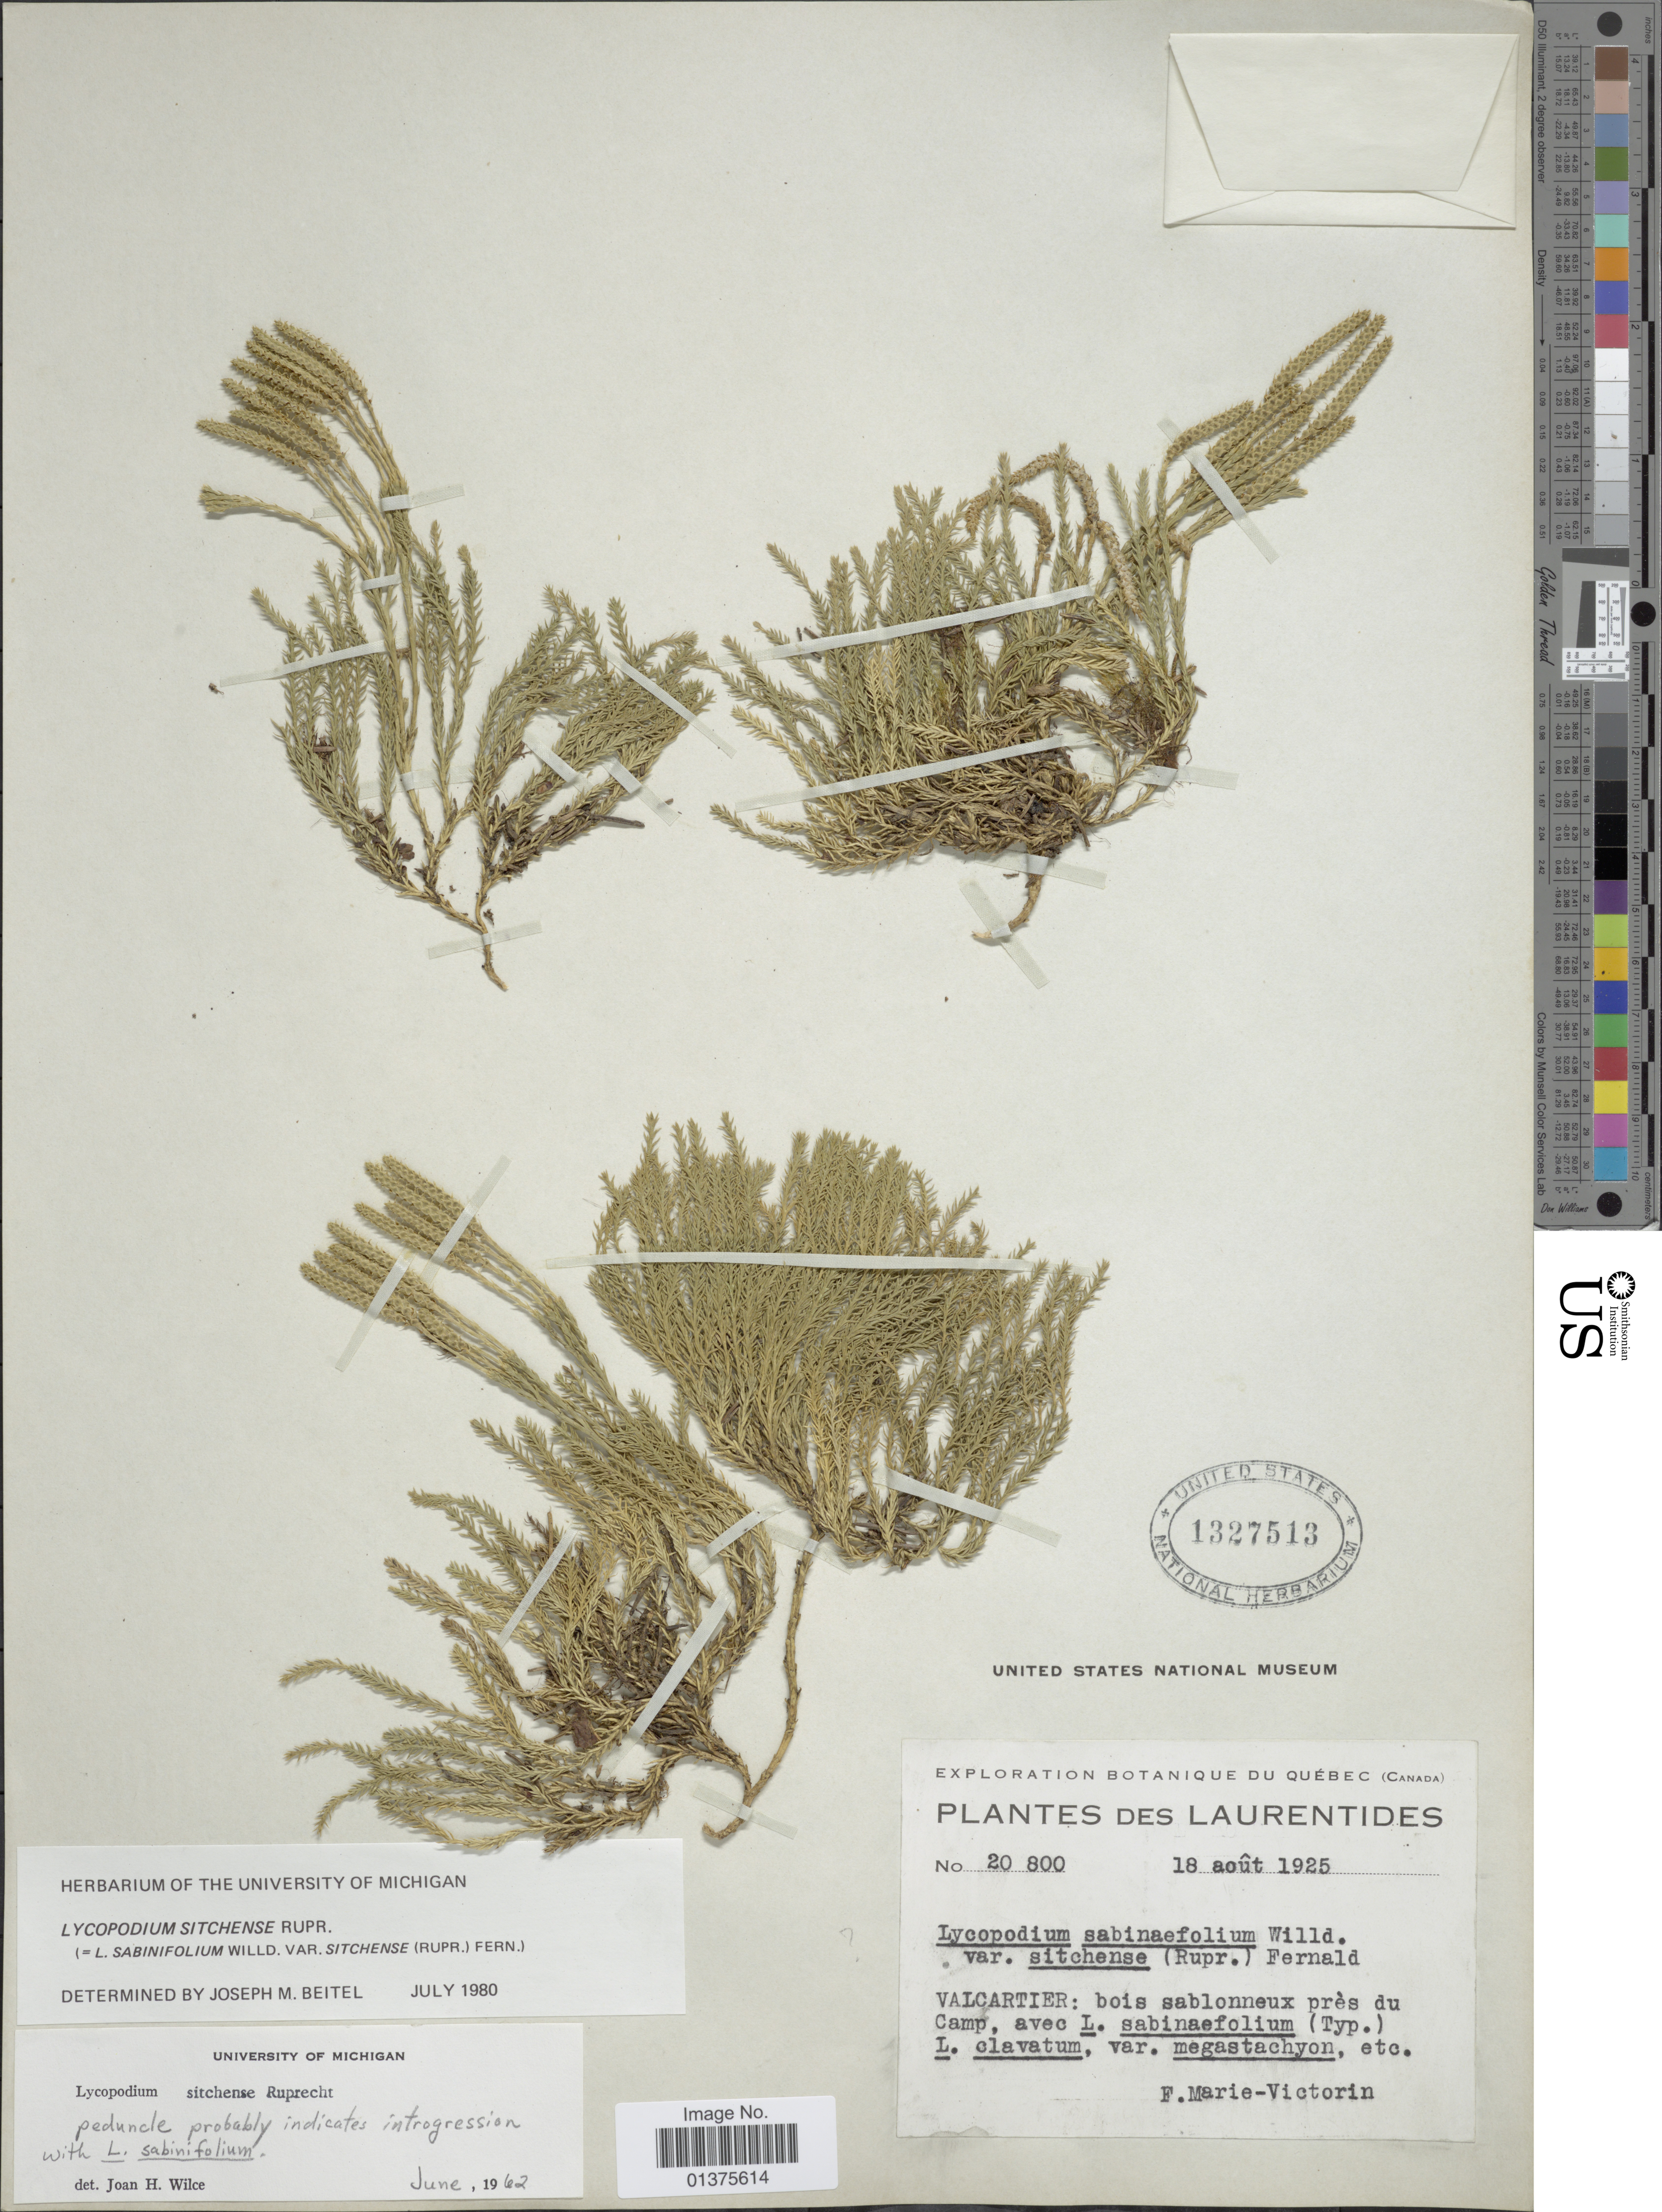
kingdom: Plantae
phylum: Tracheophyta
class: Lycopodiopsida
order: Lycopodiales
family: Lycopodiaceae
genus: Diphasiastrum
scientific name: Diphasiastrum sitchense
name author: (Rupr.) Holub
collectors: Fr. Marie-Victorin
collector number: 20800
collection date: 1925-08-18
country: Canada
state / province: Quebec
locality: Laurentides, Valcartier: bois sablonneux prés du Camp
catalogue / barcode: US 1327513